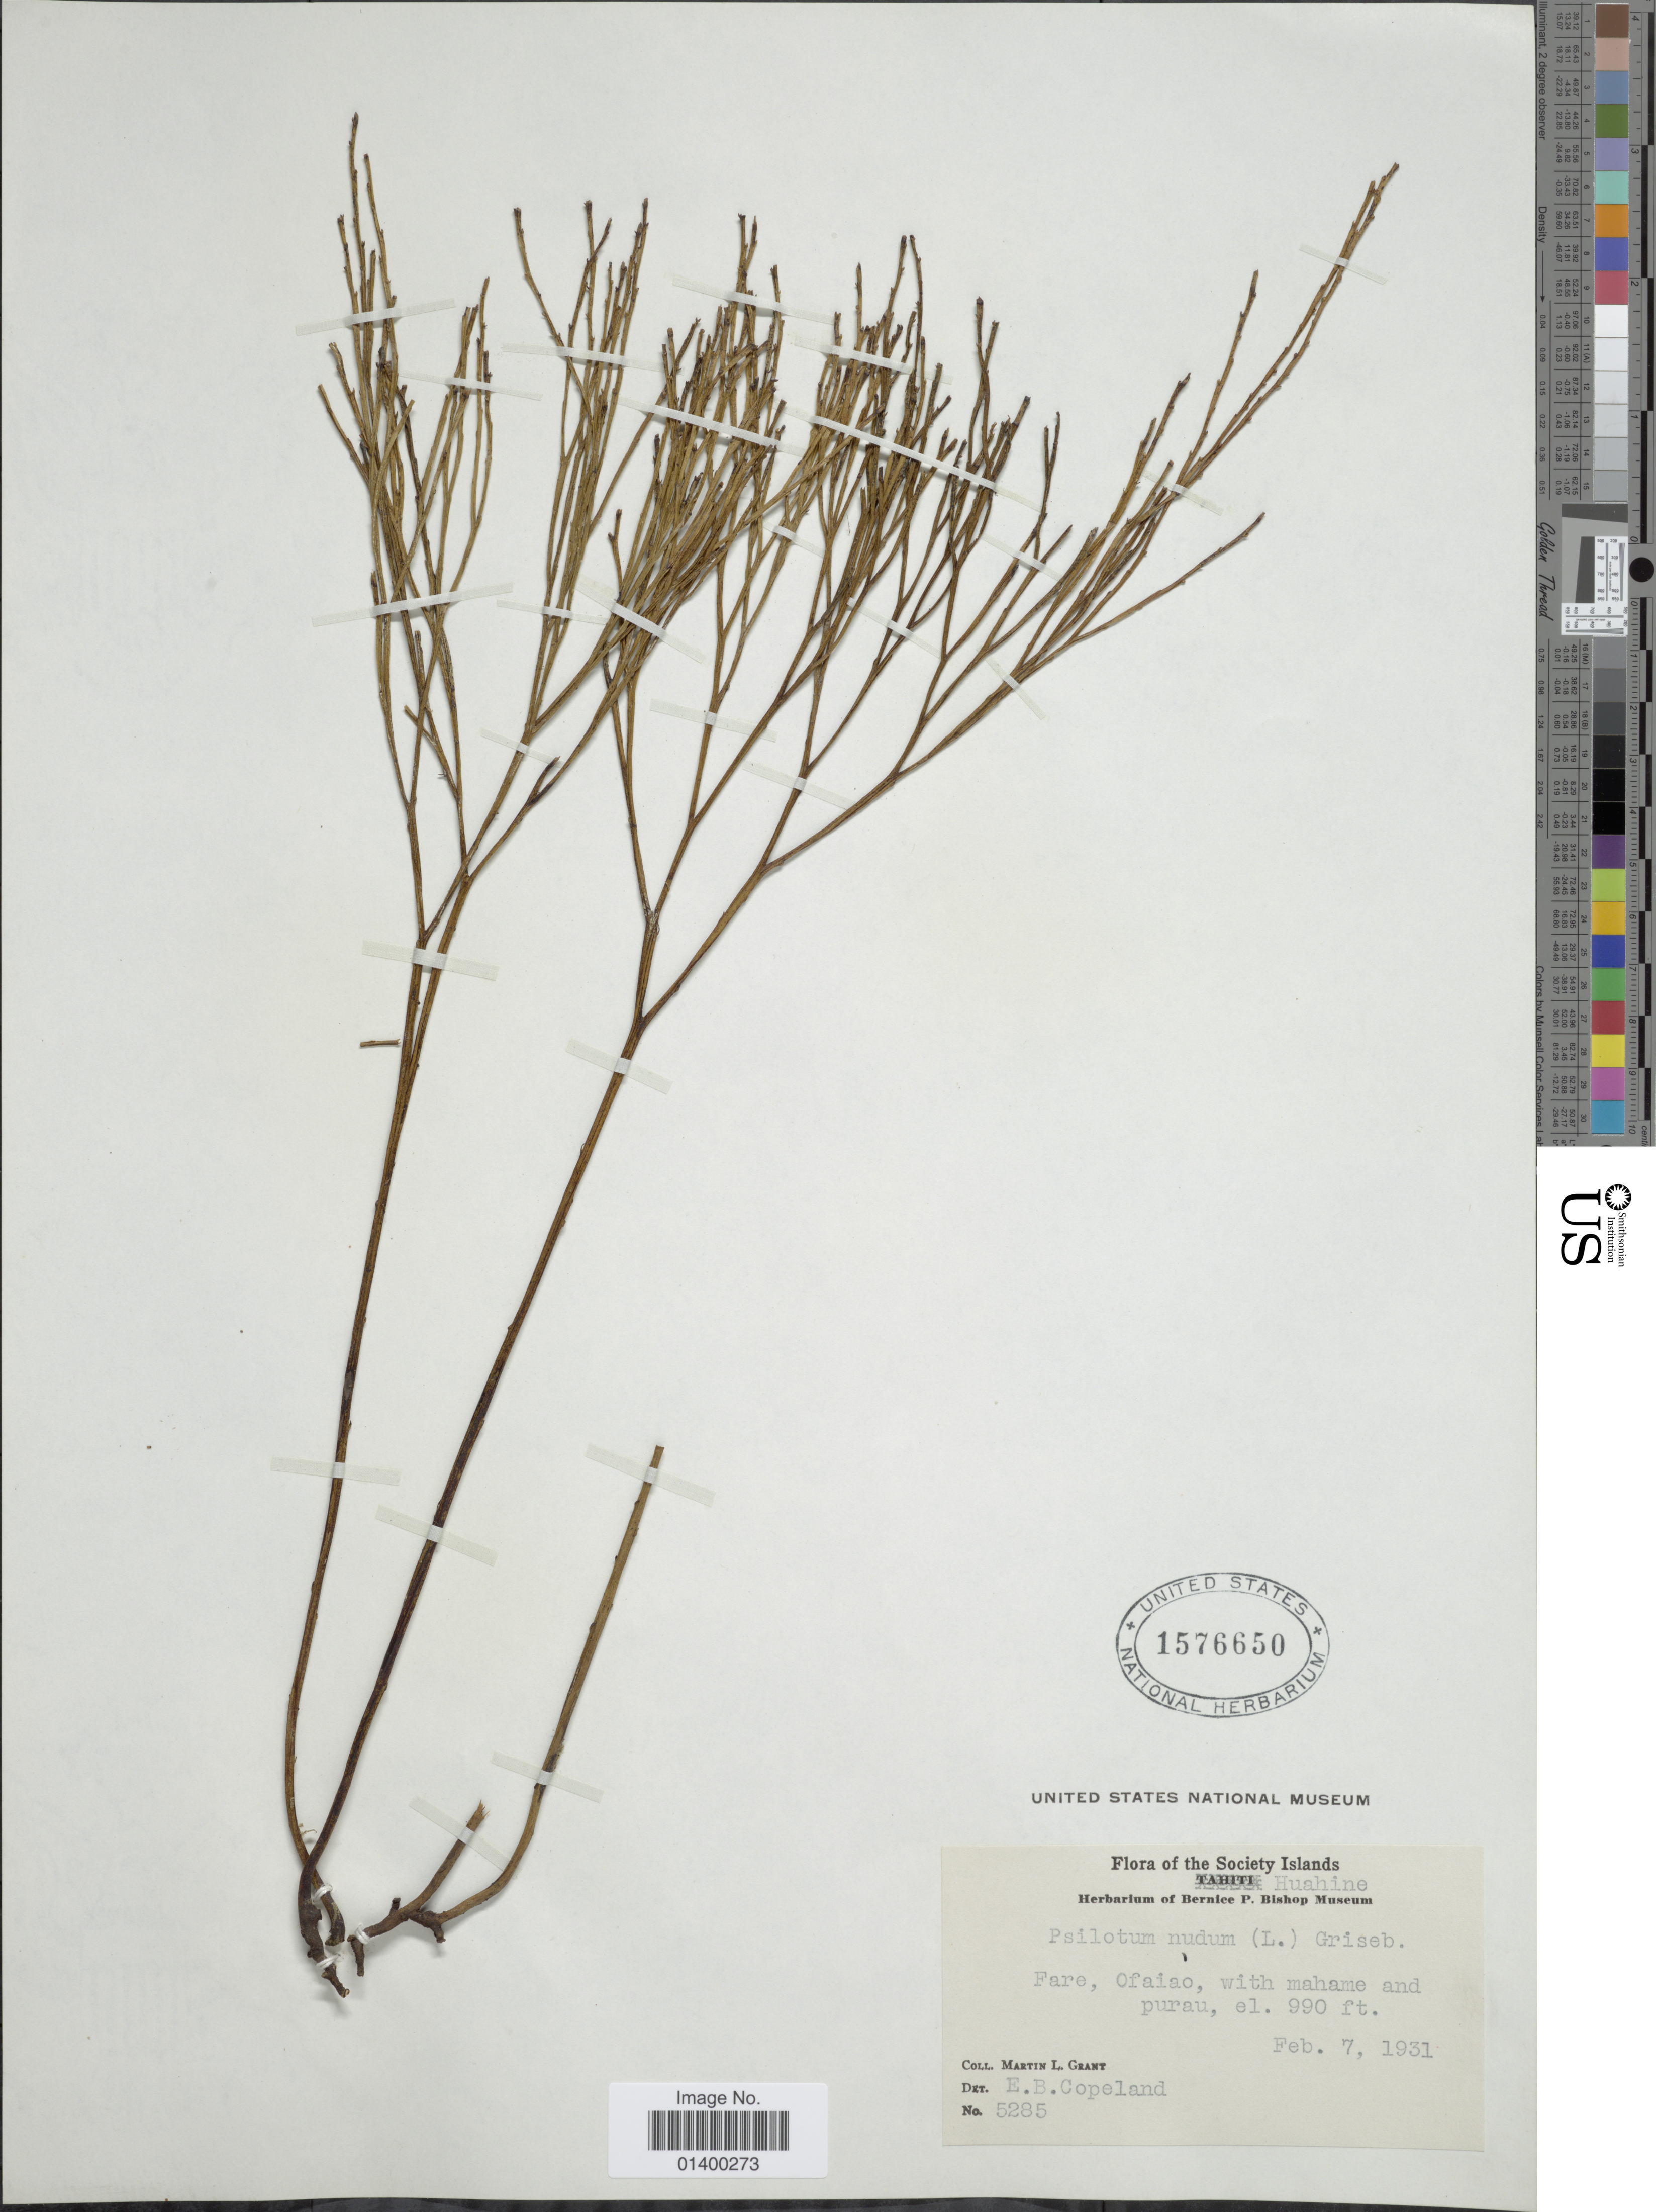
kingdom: Plantae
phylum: Tracheophyta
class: Polypodiopsida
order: Psilotales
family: Psilotaceae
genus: Psilotum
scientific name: Psilotum nudum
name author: (L.) P. Beauv.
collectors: M. L. Grant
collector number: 5285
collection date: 1931-02-07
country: French Polynesia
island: Huahine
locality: Society Islands, Huahine, Fare, Ofaiao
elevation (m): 302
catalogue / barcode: US 1576650